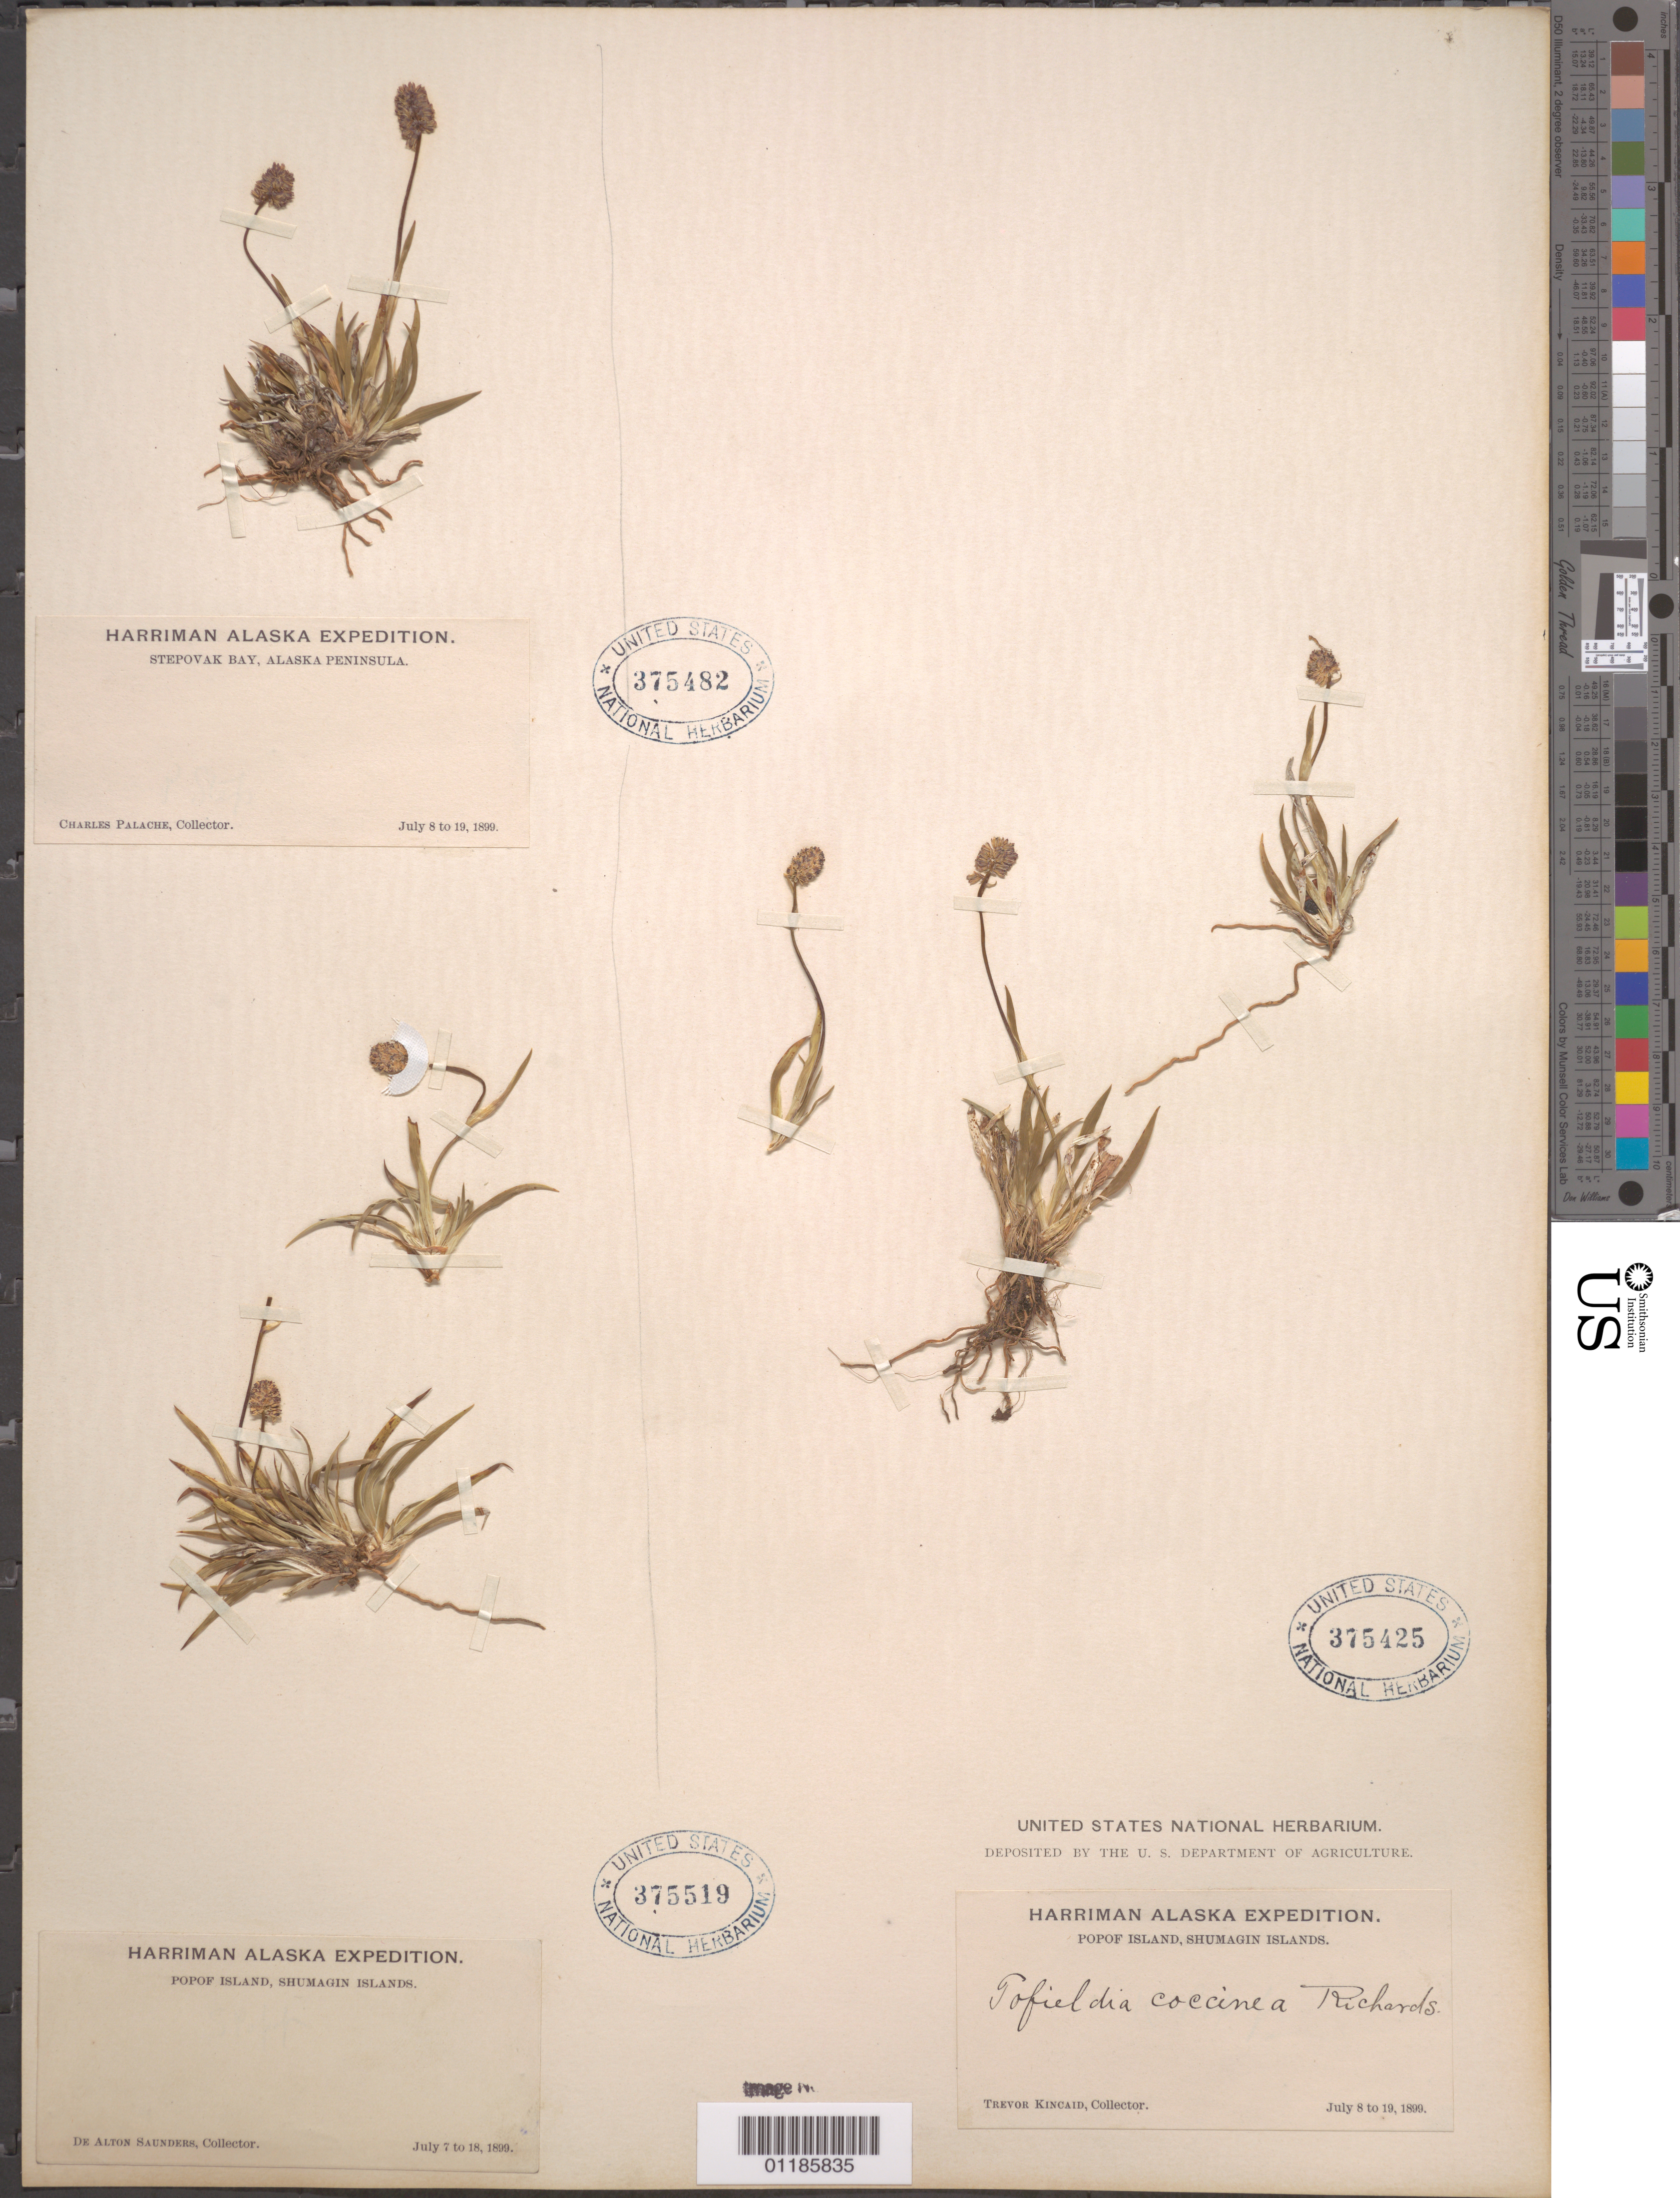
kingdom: Plantae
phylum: Tracheophyta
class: Liliopsida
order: Liliales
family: Liliaceae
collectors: C. Palache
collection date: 1899-07-08/1899-07-19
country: United States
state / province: Alaska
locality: Stepovak Bay, Alaska Peninsula.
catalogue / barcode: US 375482-2